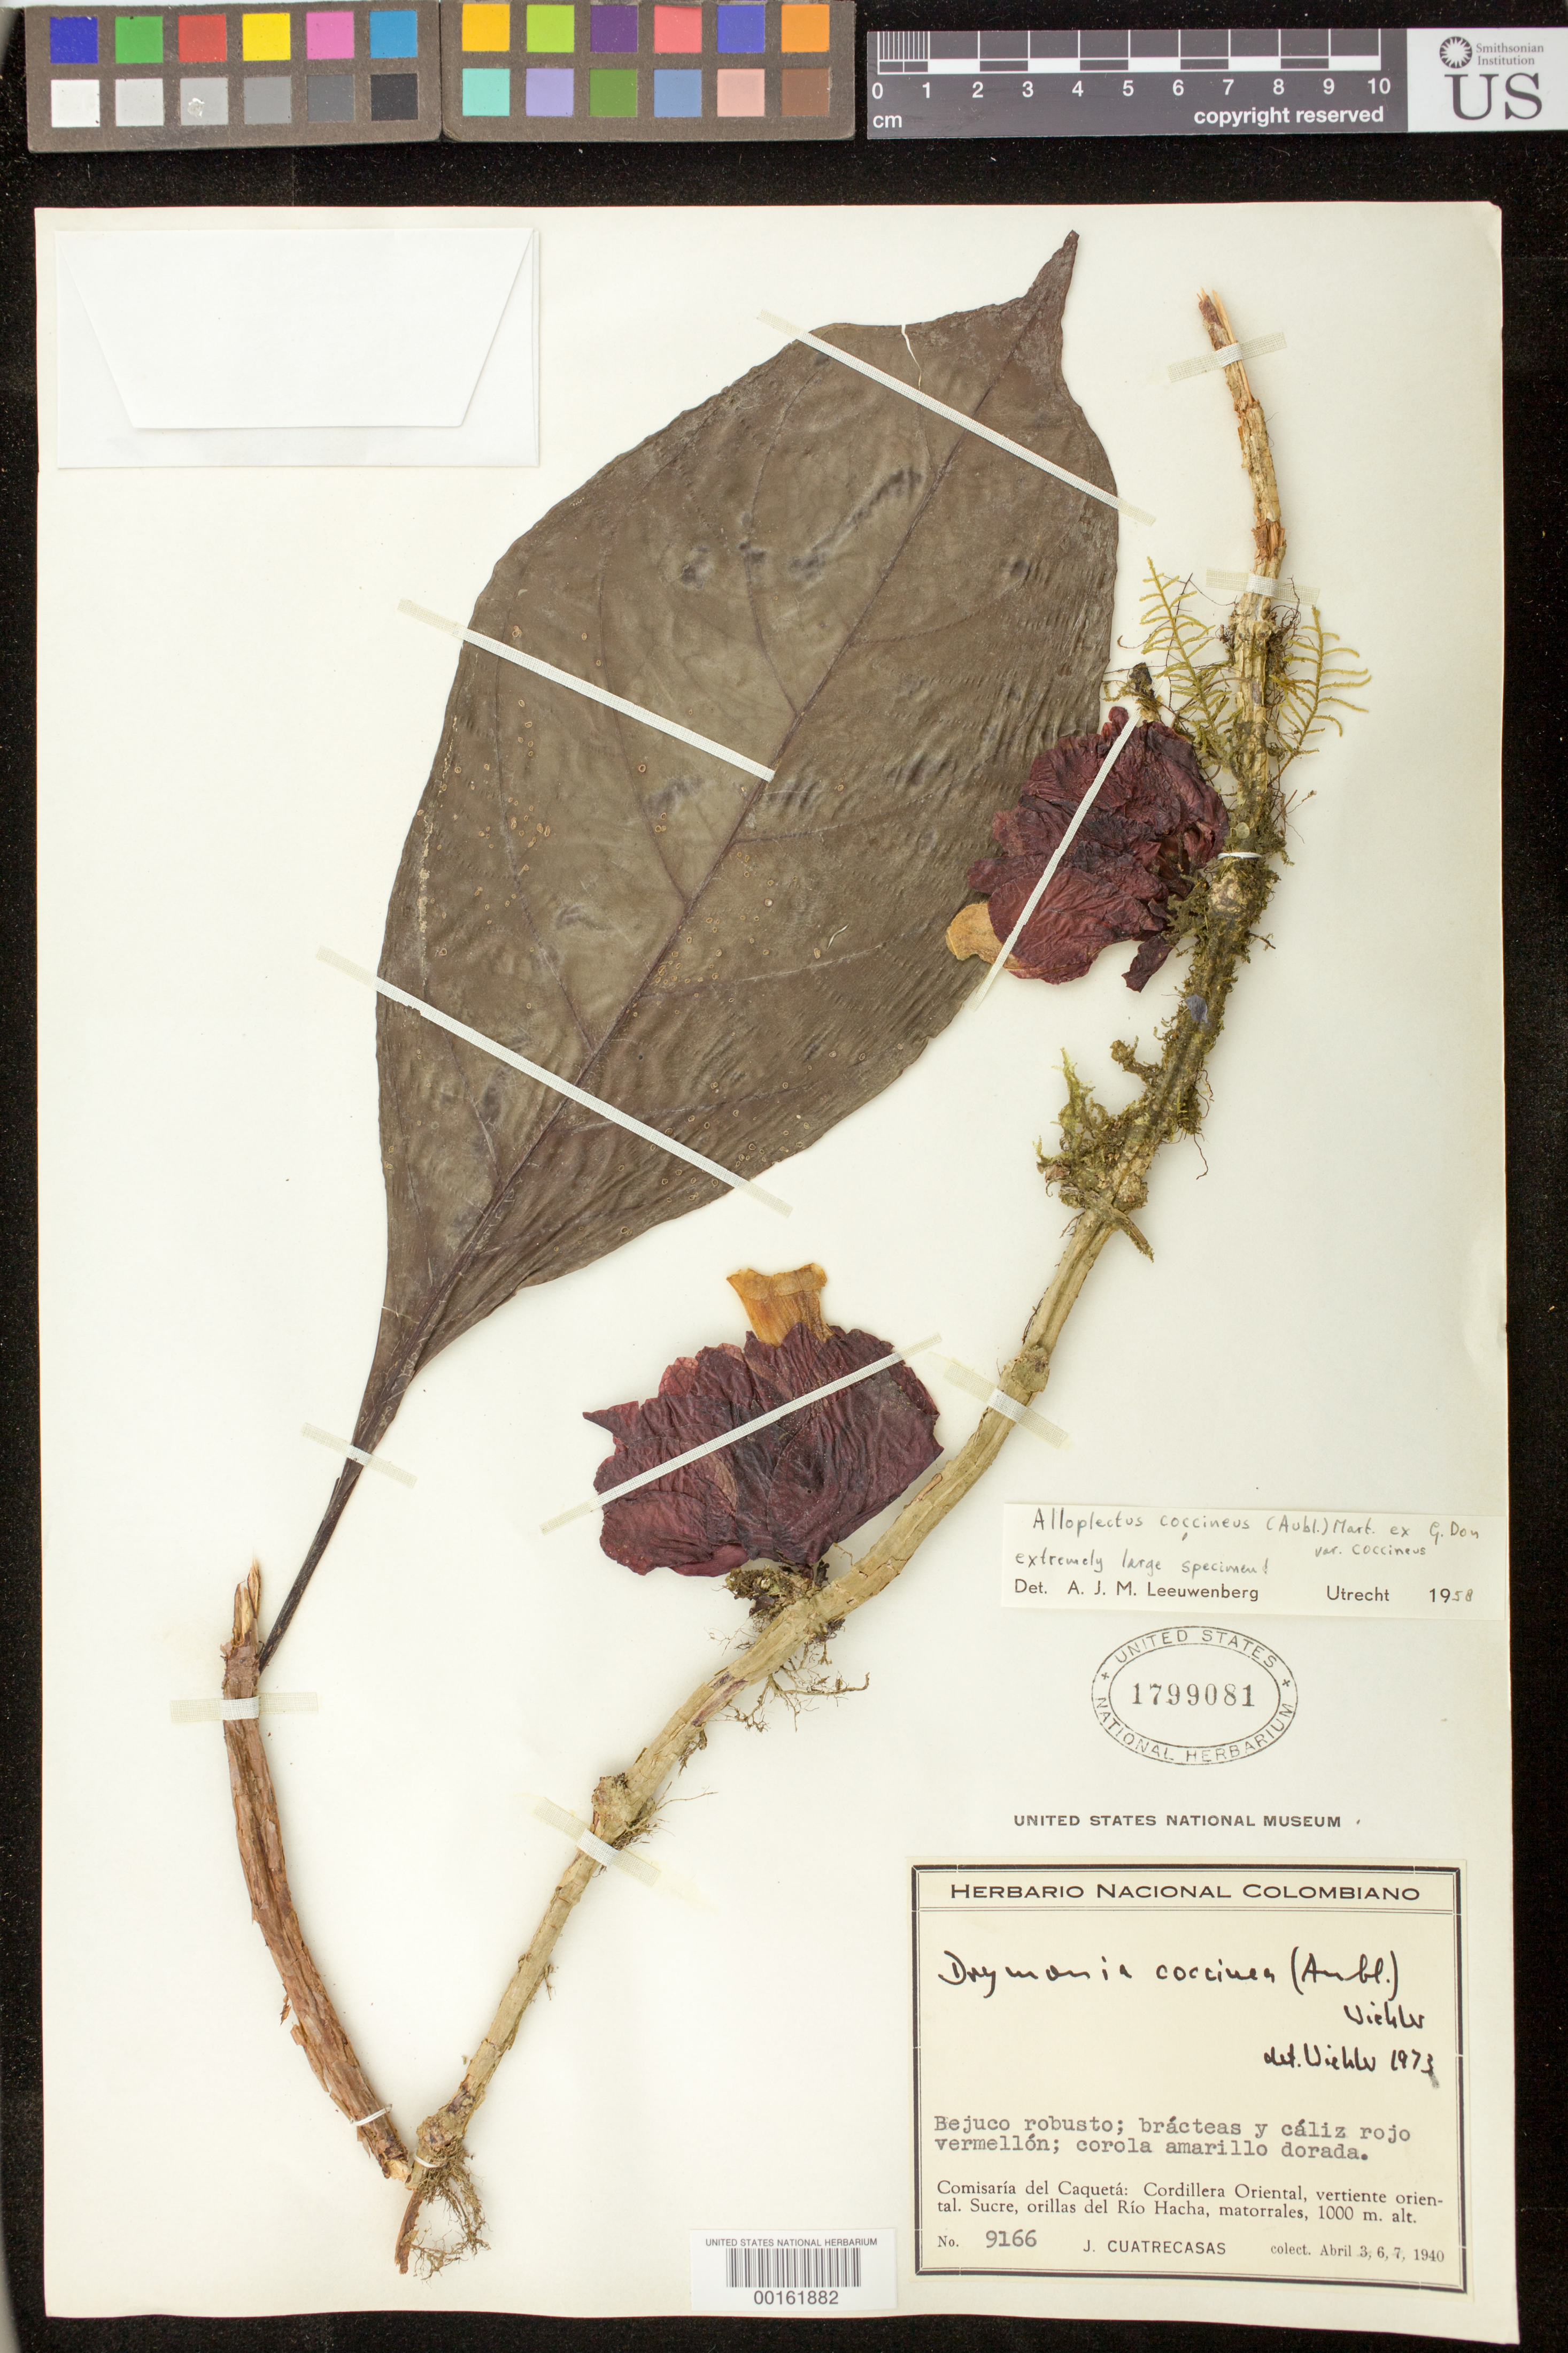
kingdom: Plantae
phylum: Tracheophyta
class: Magnoliopsida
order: Lamiales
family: Gesneriaceae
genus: Drymonia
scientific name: Drymonia coccinea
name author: (Aubl.) Wiehler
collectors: J. Cuatrecasas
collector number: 9166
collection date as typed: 06 Apr 1940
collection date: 1940-04-06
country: Colombia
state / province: Caquetá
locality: Cordillera Oriental, vertiente oriental, Sucre, orillas del Rio Hacha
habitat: Matorrales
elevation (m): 1000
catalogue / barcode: US 1799081